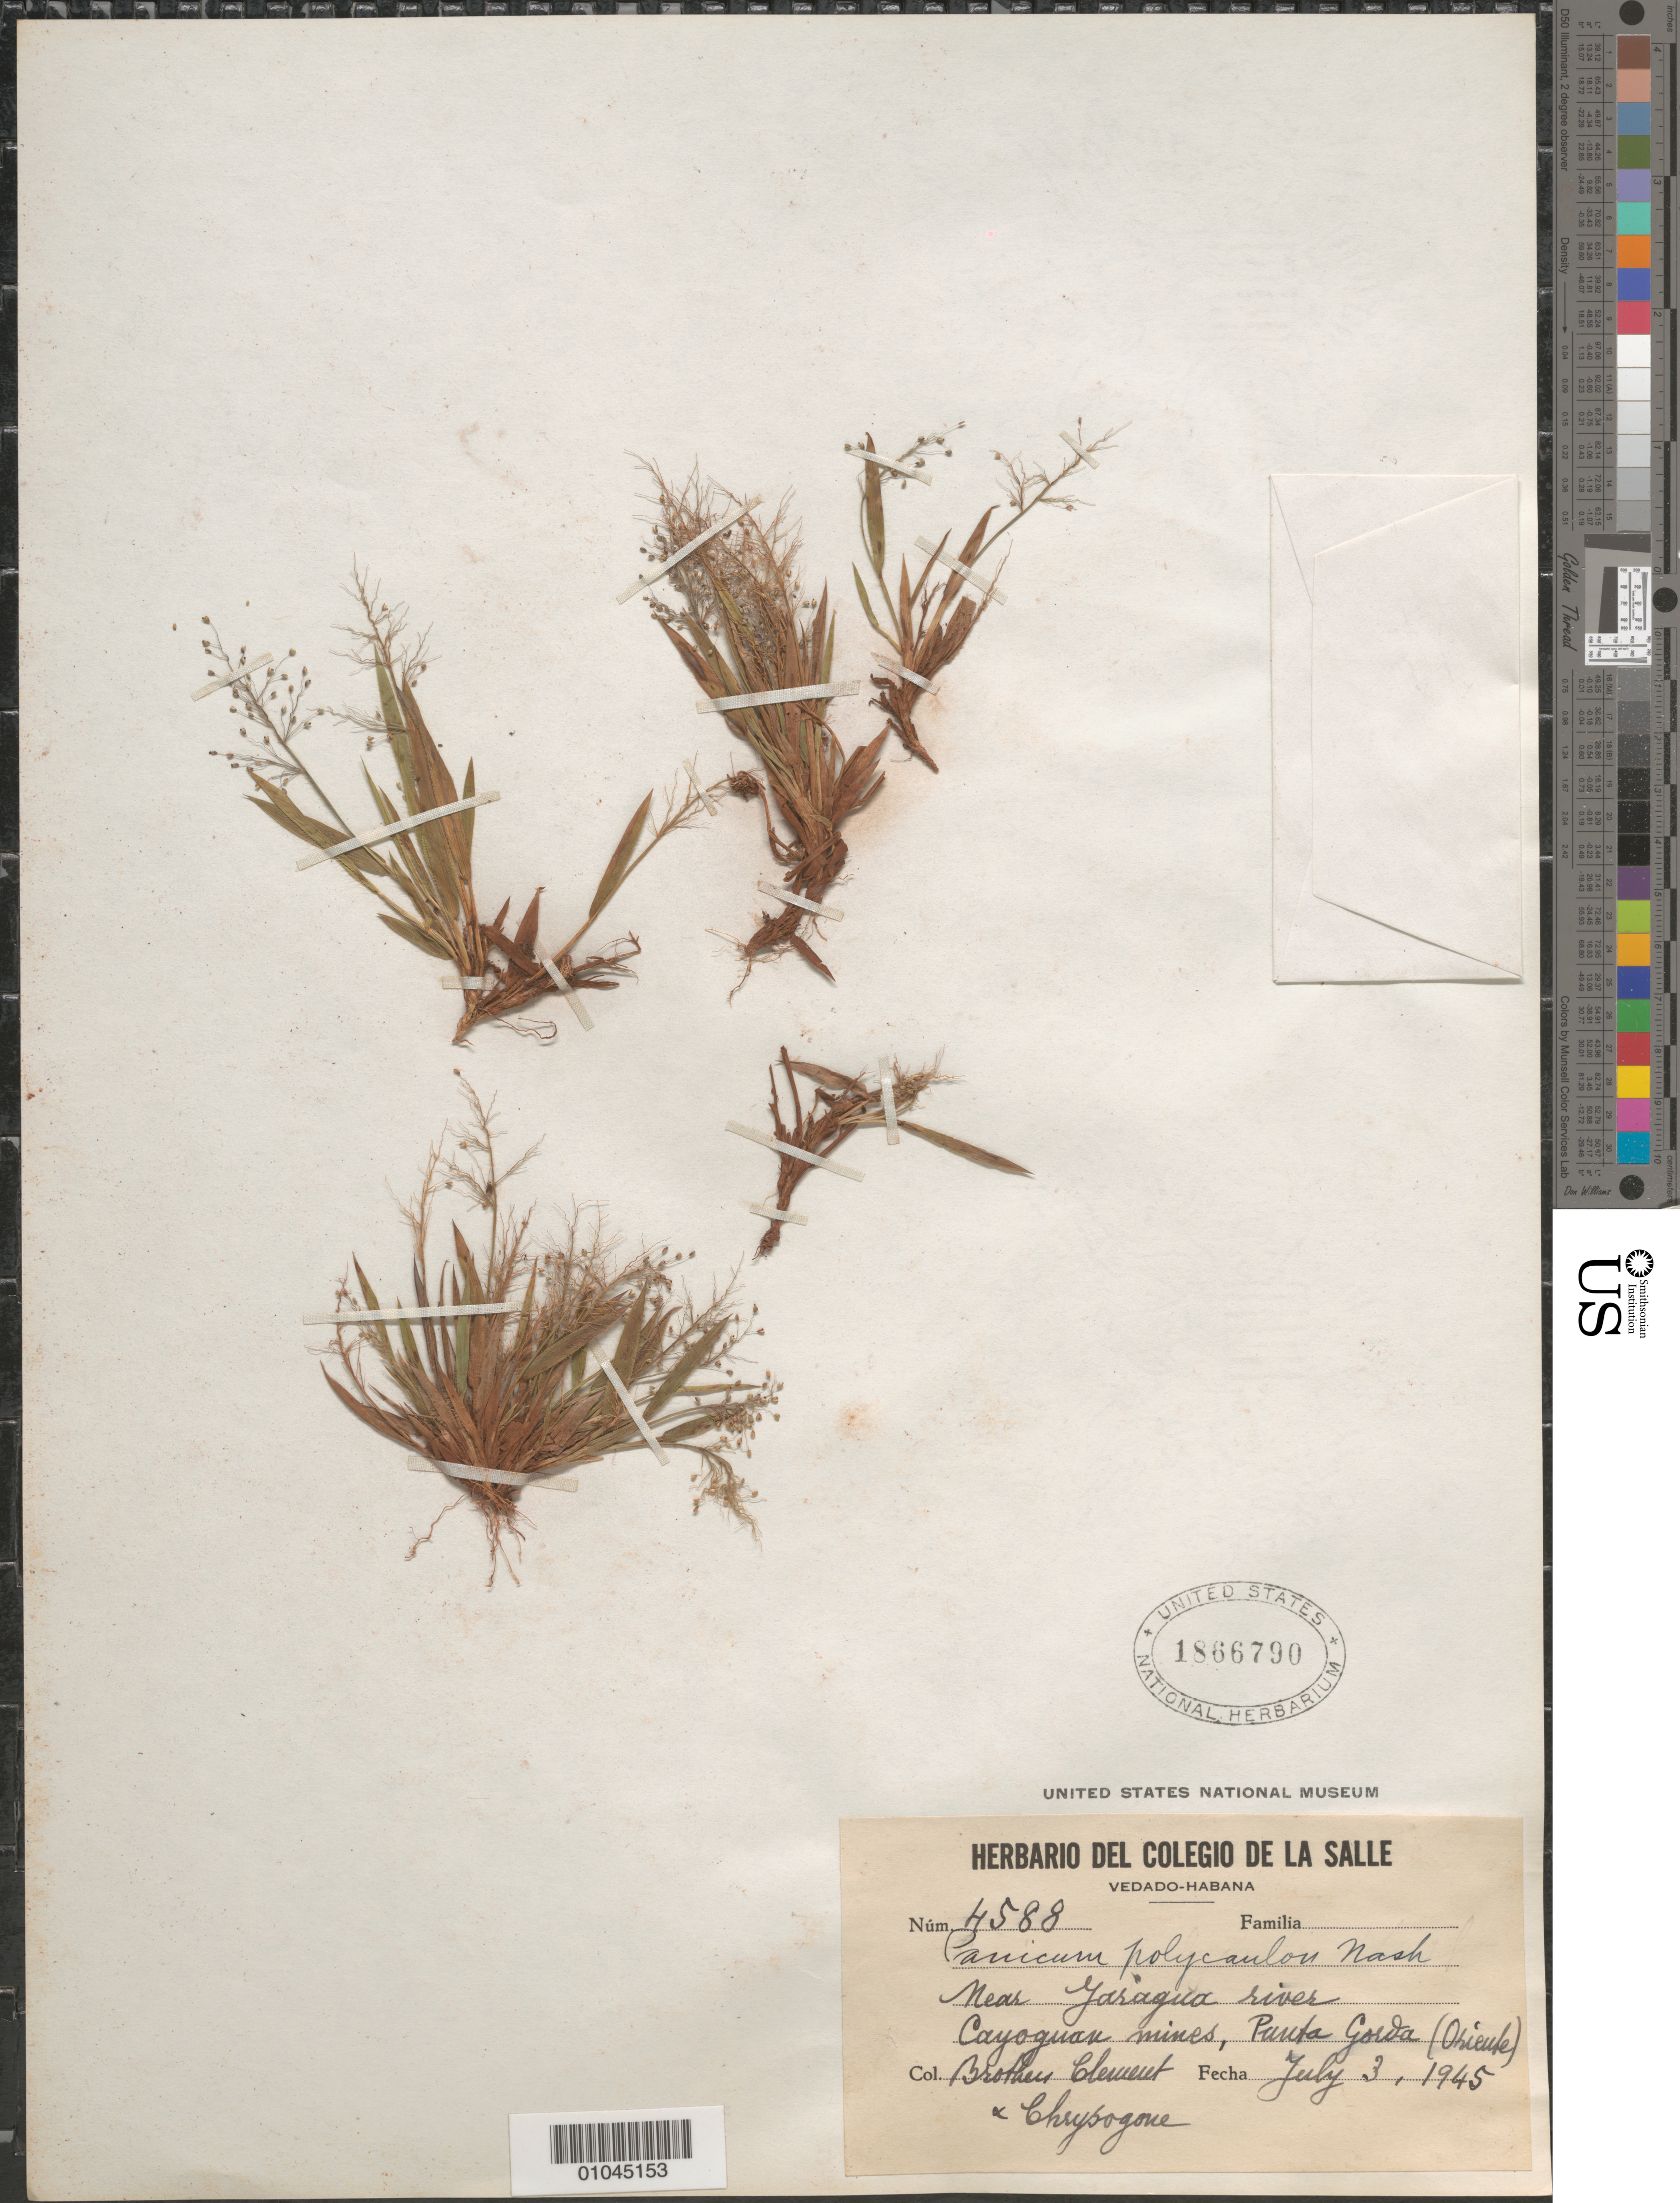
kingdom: Plantae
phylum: Tracheophyta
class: Liliopsida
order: Poales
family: Poaceae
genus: Panicum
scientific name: Panicum polycaulon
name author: Nash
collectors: B. Clement & B. Chrysogone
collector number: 4588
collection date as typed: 03 Jul 1945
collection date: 1945-07-03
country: Cuba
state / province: Oriente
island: Cuba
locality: Cayoguan mines, Punta Gorda, near Jaragua River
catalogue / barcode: US 1866790